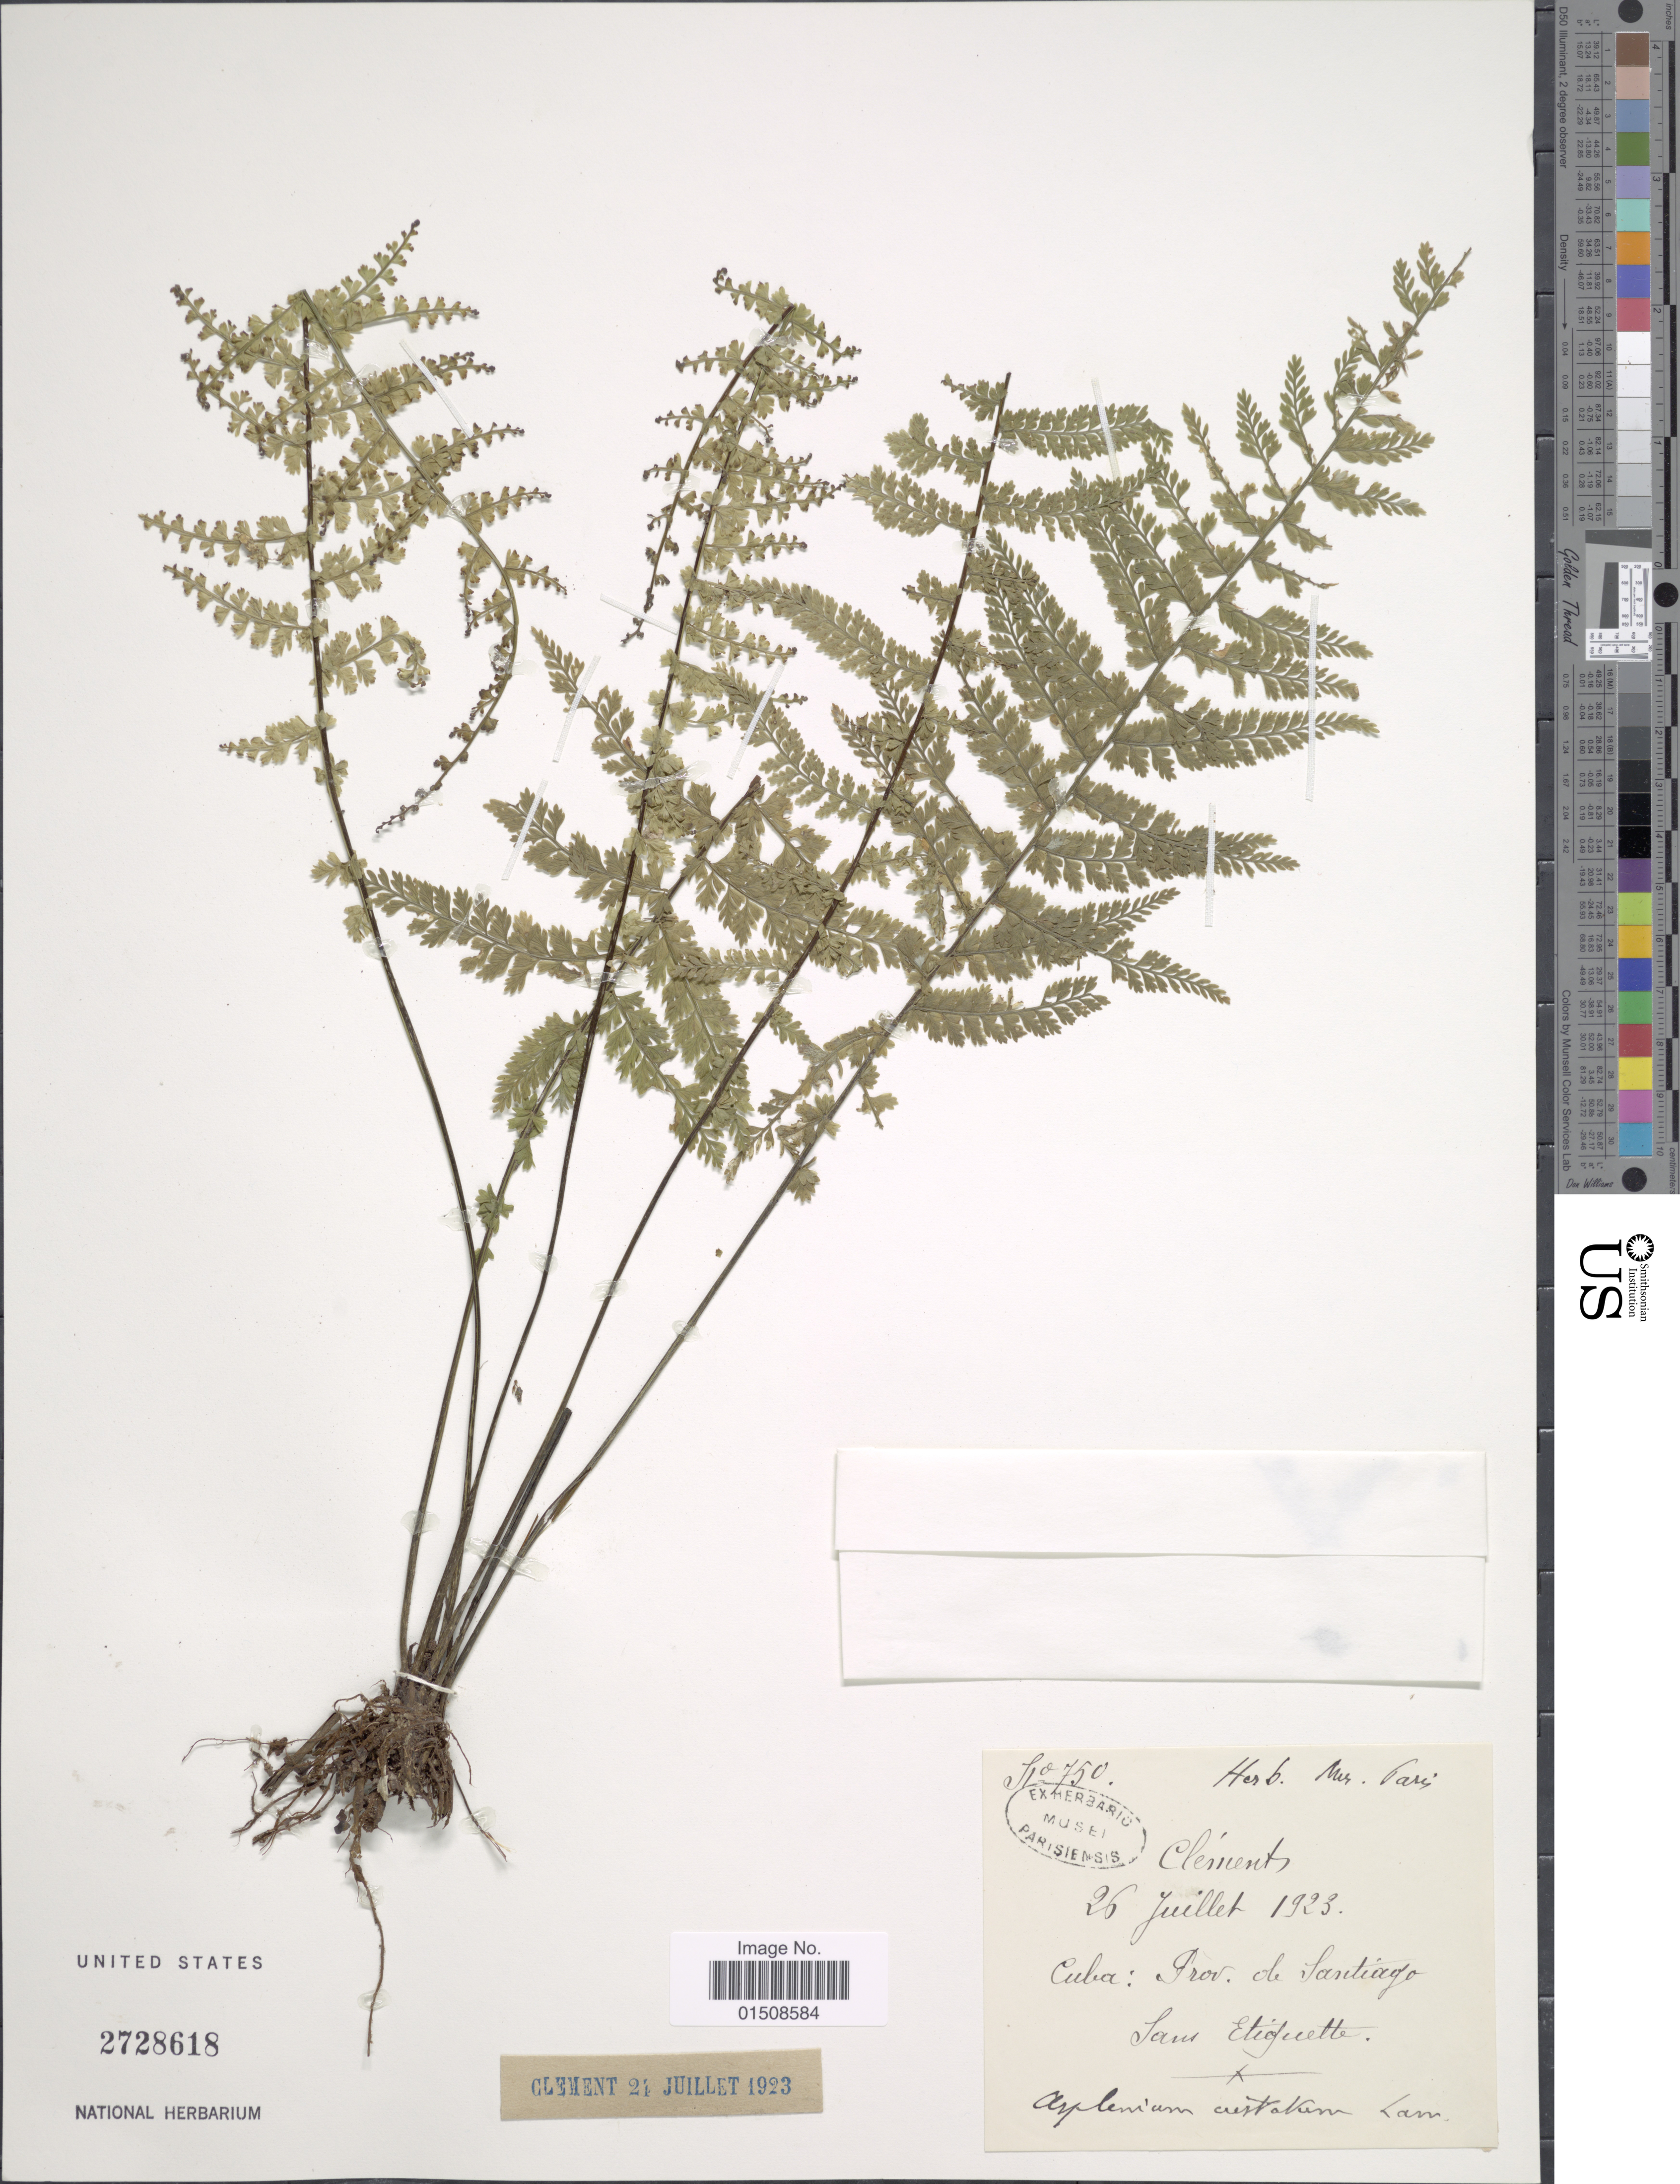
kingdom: Plantae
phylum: Tracheophyta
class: Polypodiopsida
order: Polypodiales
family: Aspleniaceae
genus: Asplenium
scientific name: Asplenium cristatum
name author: Lam.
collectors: -. Clements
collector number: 750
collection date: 1923-07-26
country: Cuba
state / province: Santiago de Cuba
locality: San Etiguette. Prov. de Santiago.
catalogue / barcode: US 2728618